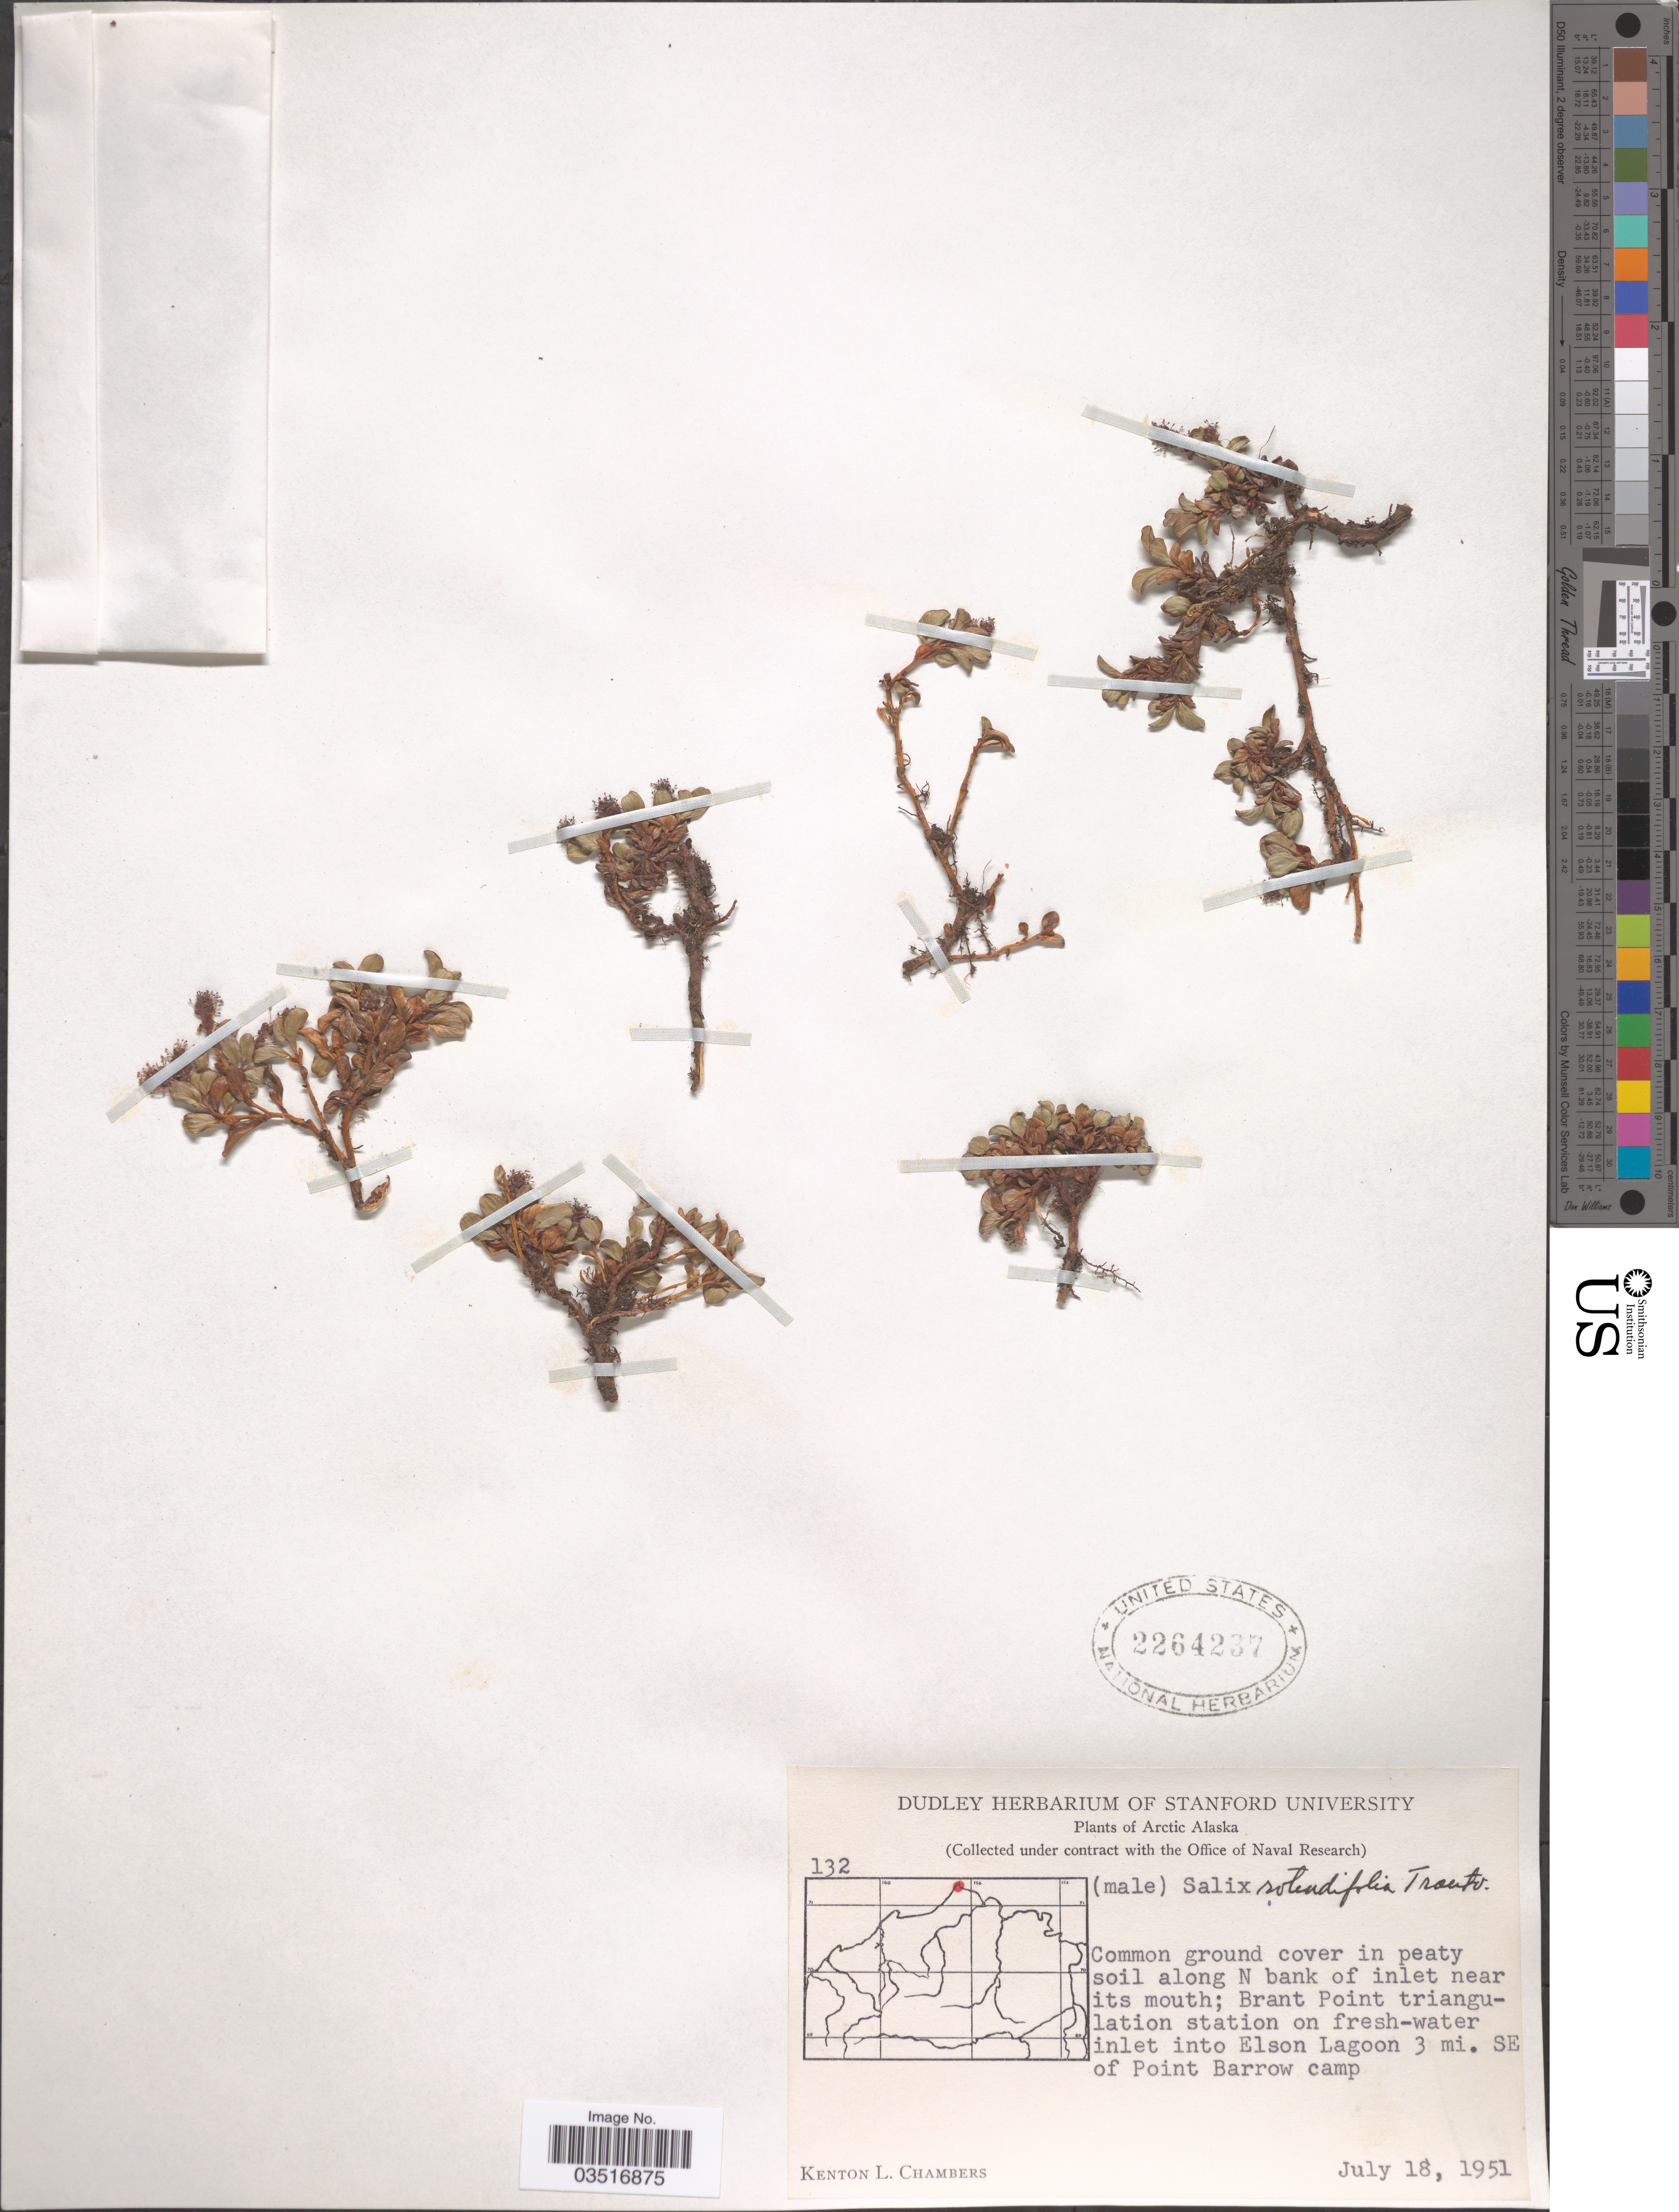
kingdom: Plantae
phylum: Tracheophyta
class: Magnoliopsida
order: Malpighiales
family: Salicaceae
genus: Salix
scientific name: Salix rotundifolia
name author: Trautv.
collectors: K. L. Chambers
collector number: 132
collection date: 1951-07-18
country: United States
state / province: Alaska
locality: Arctic Alaska. Common ground cover in peaty soil along N bank of inlet near its mouth; Brant Point triangulation station on fresh-water inlet into Elson Lagoon 3 mi. SE of Point Barrow camp.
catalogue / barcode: US 2264237